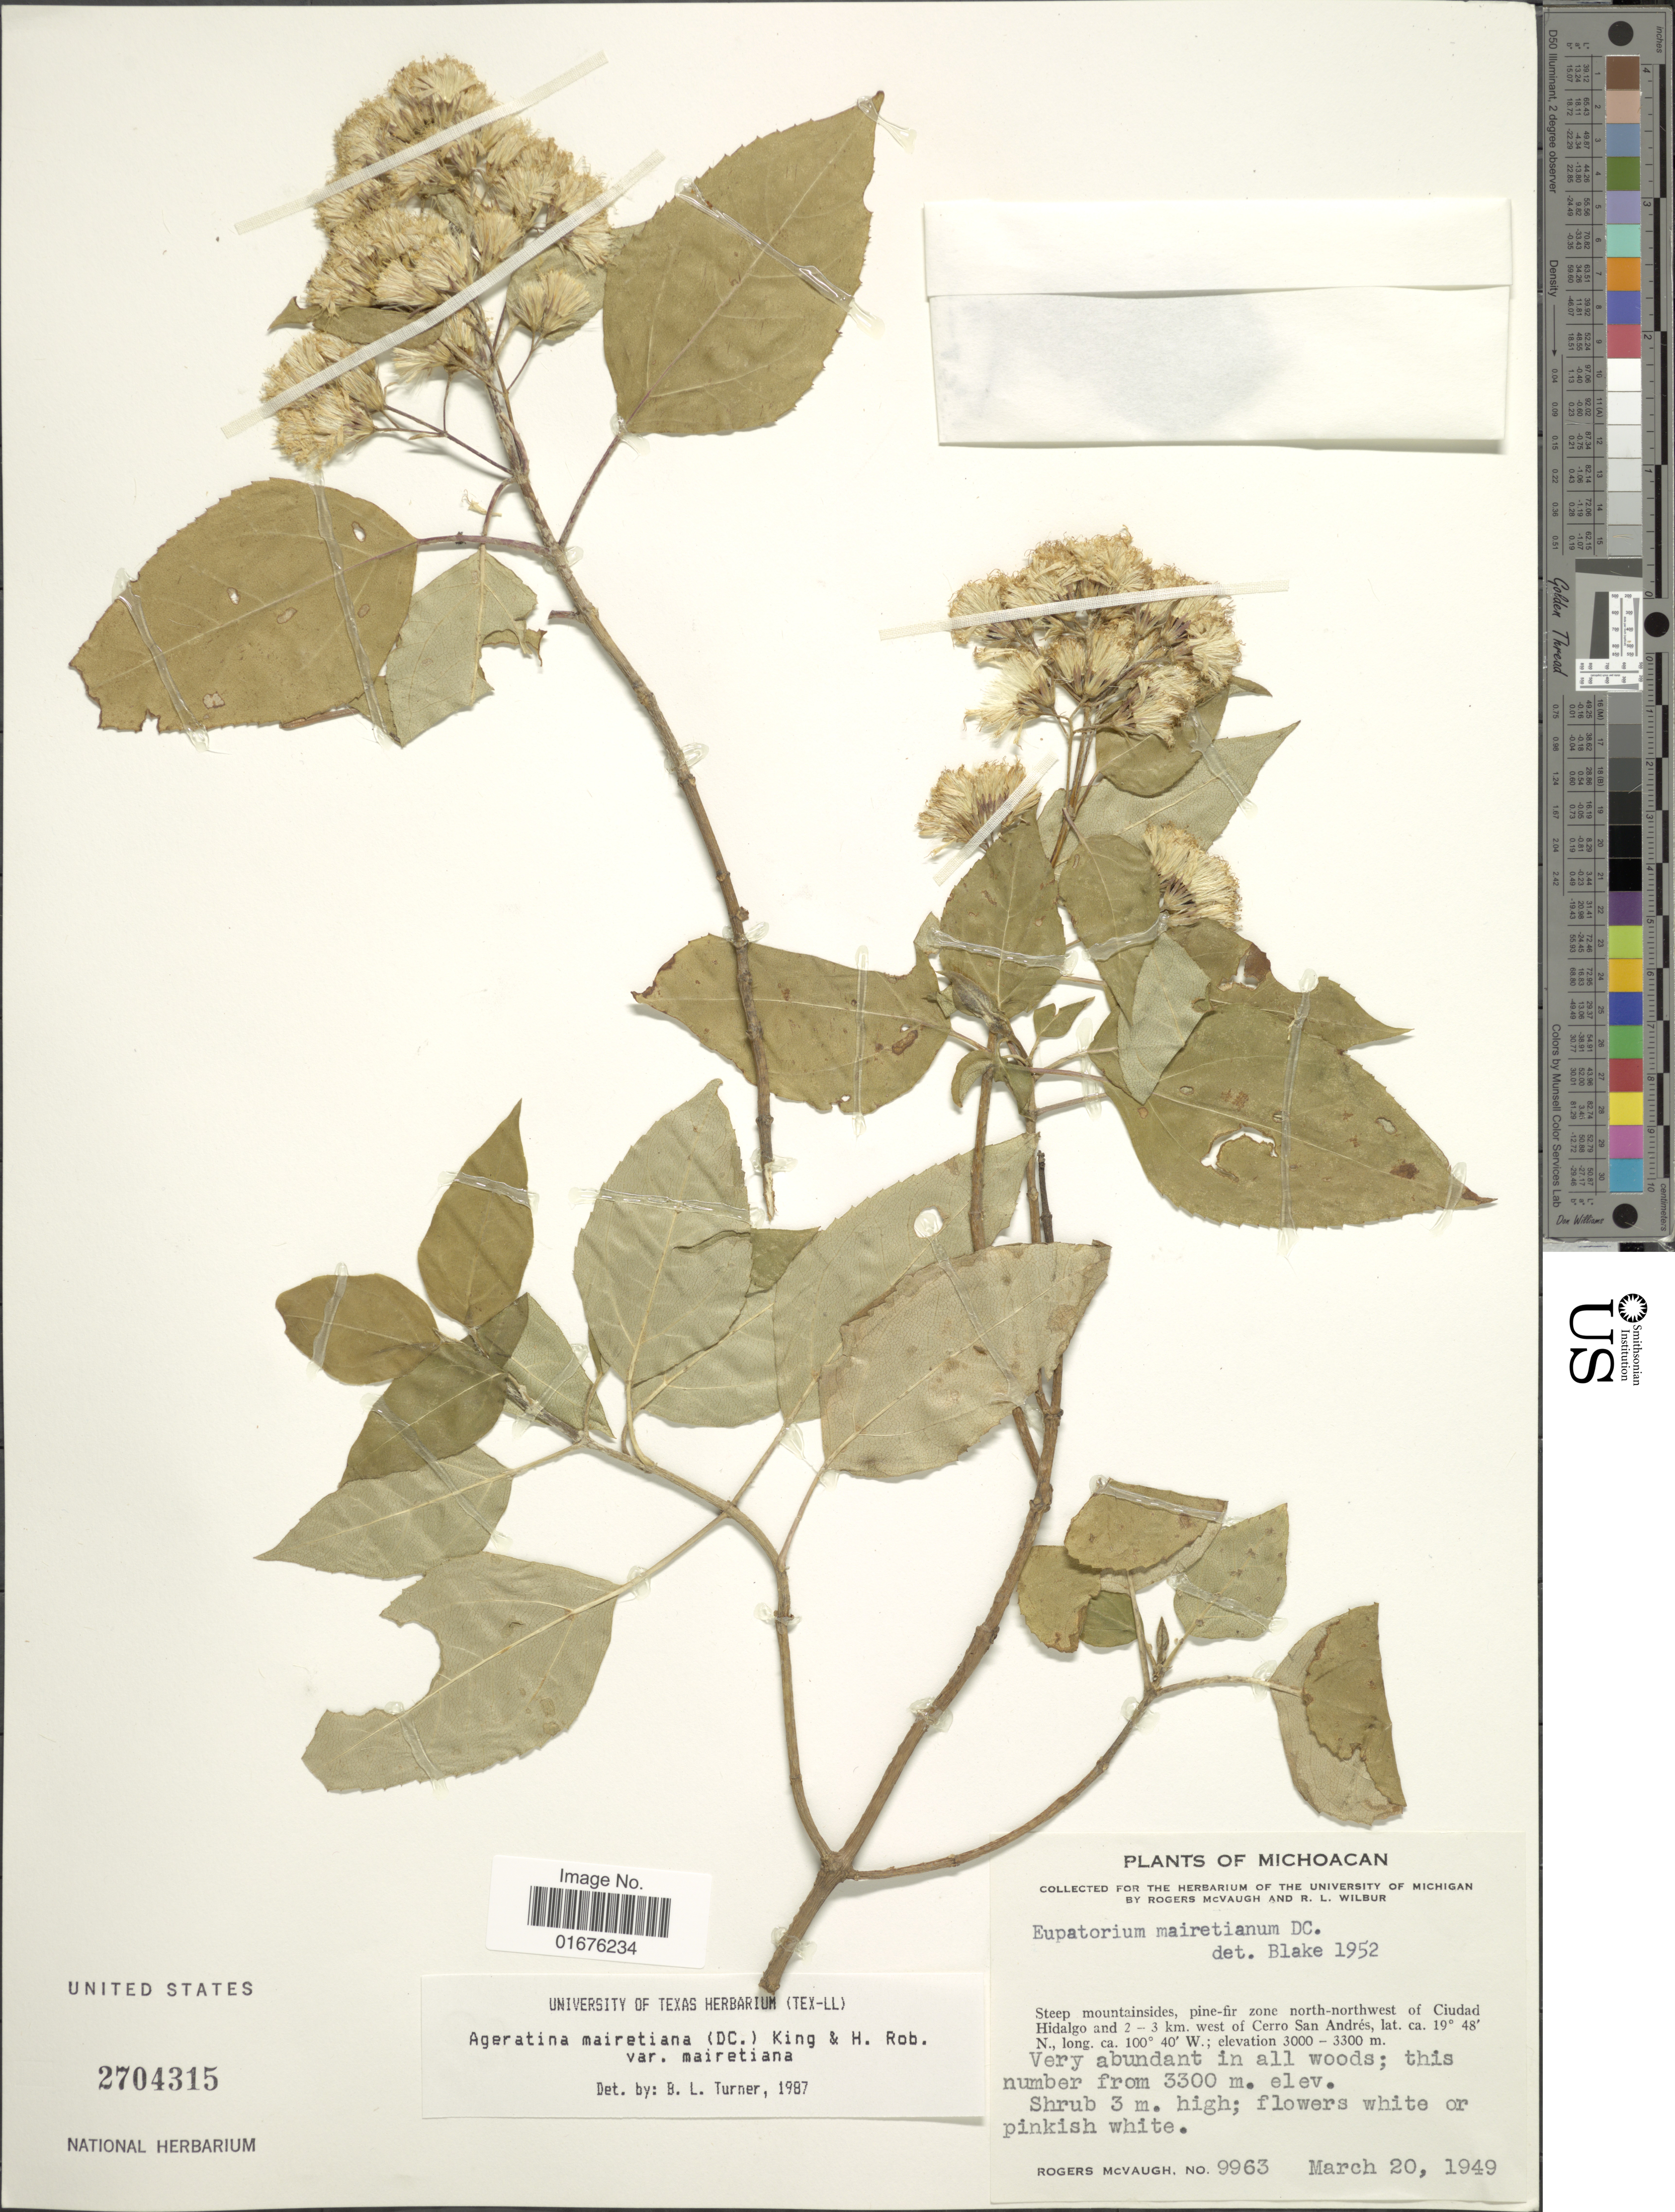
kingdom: Plantae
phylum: Tracheophyta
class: Magnoliopsida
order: Asterales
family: Asteraceae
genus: Ageratina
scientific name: Ageratina mairetiana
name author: (DC.) R.M. King & H. Rob.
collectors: R. McVaugh & R. L. Wilbur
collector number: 9963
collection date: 1949-03-20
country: Mexico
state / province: Michoacán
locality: Steep mountainsides, pine-fir zone north north-west of Ciudad HIdalgo and 2-3 km west of Cerro SAn Andrés, very abundant in all woods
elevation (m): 3300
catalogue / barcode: US 2704315